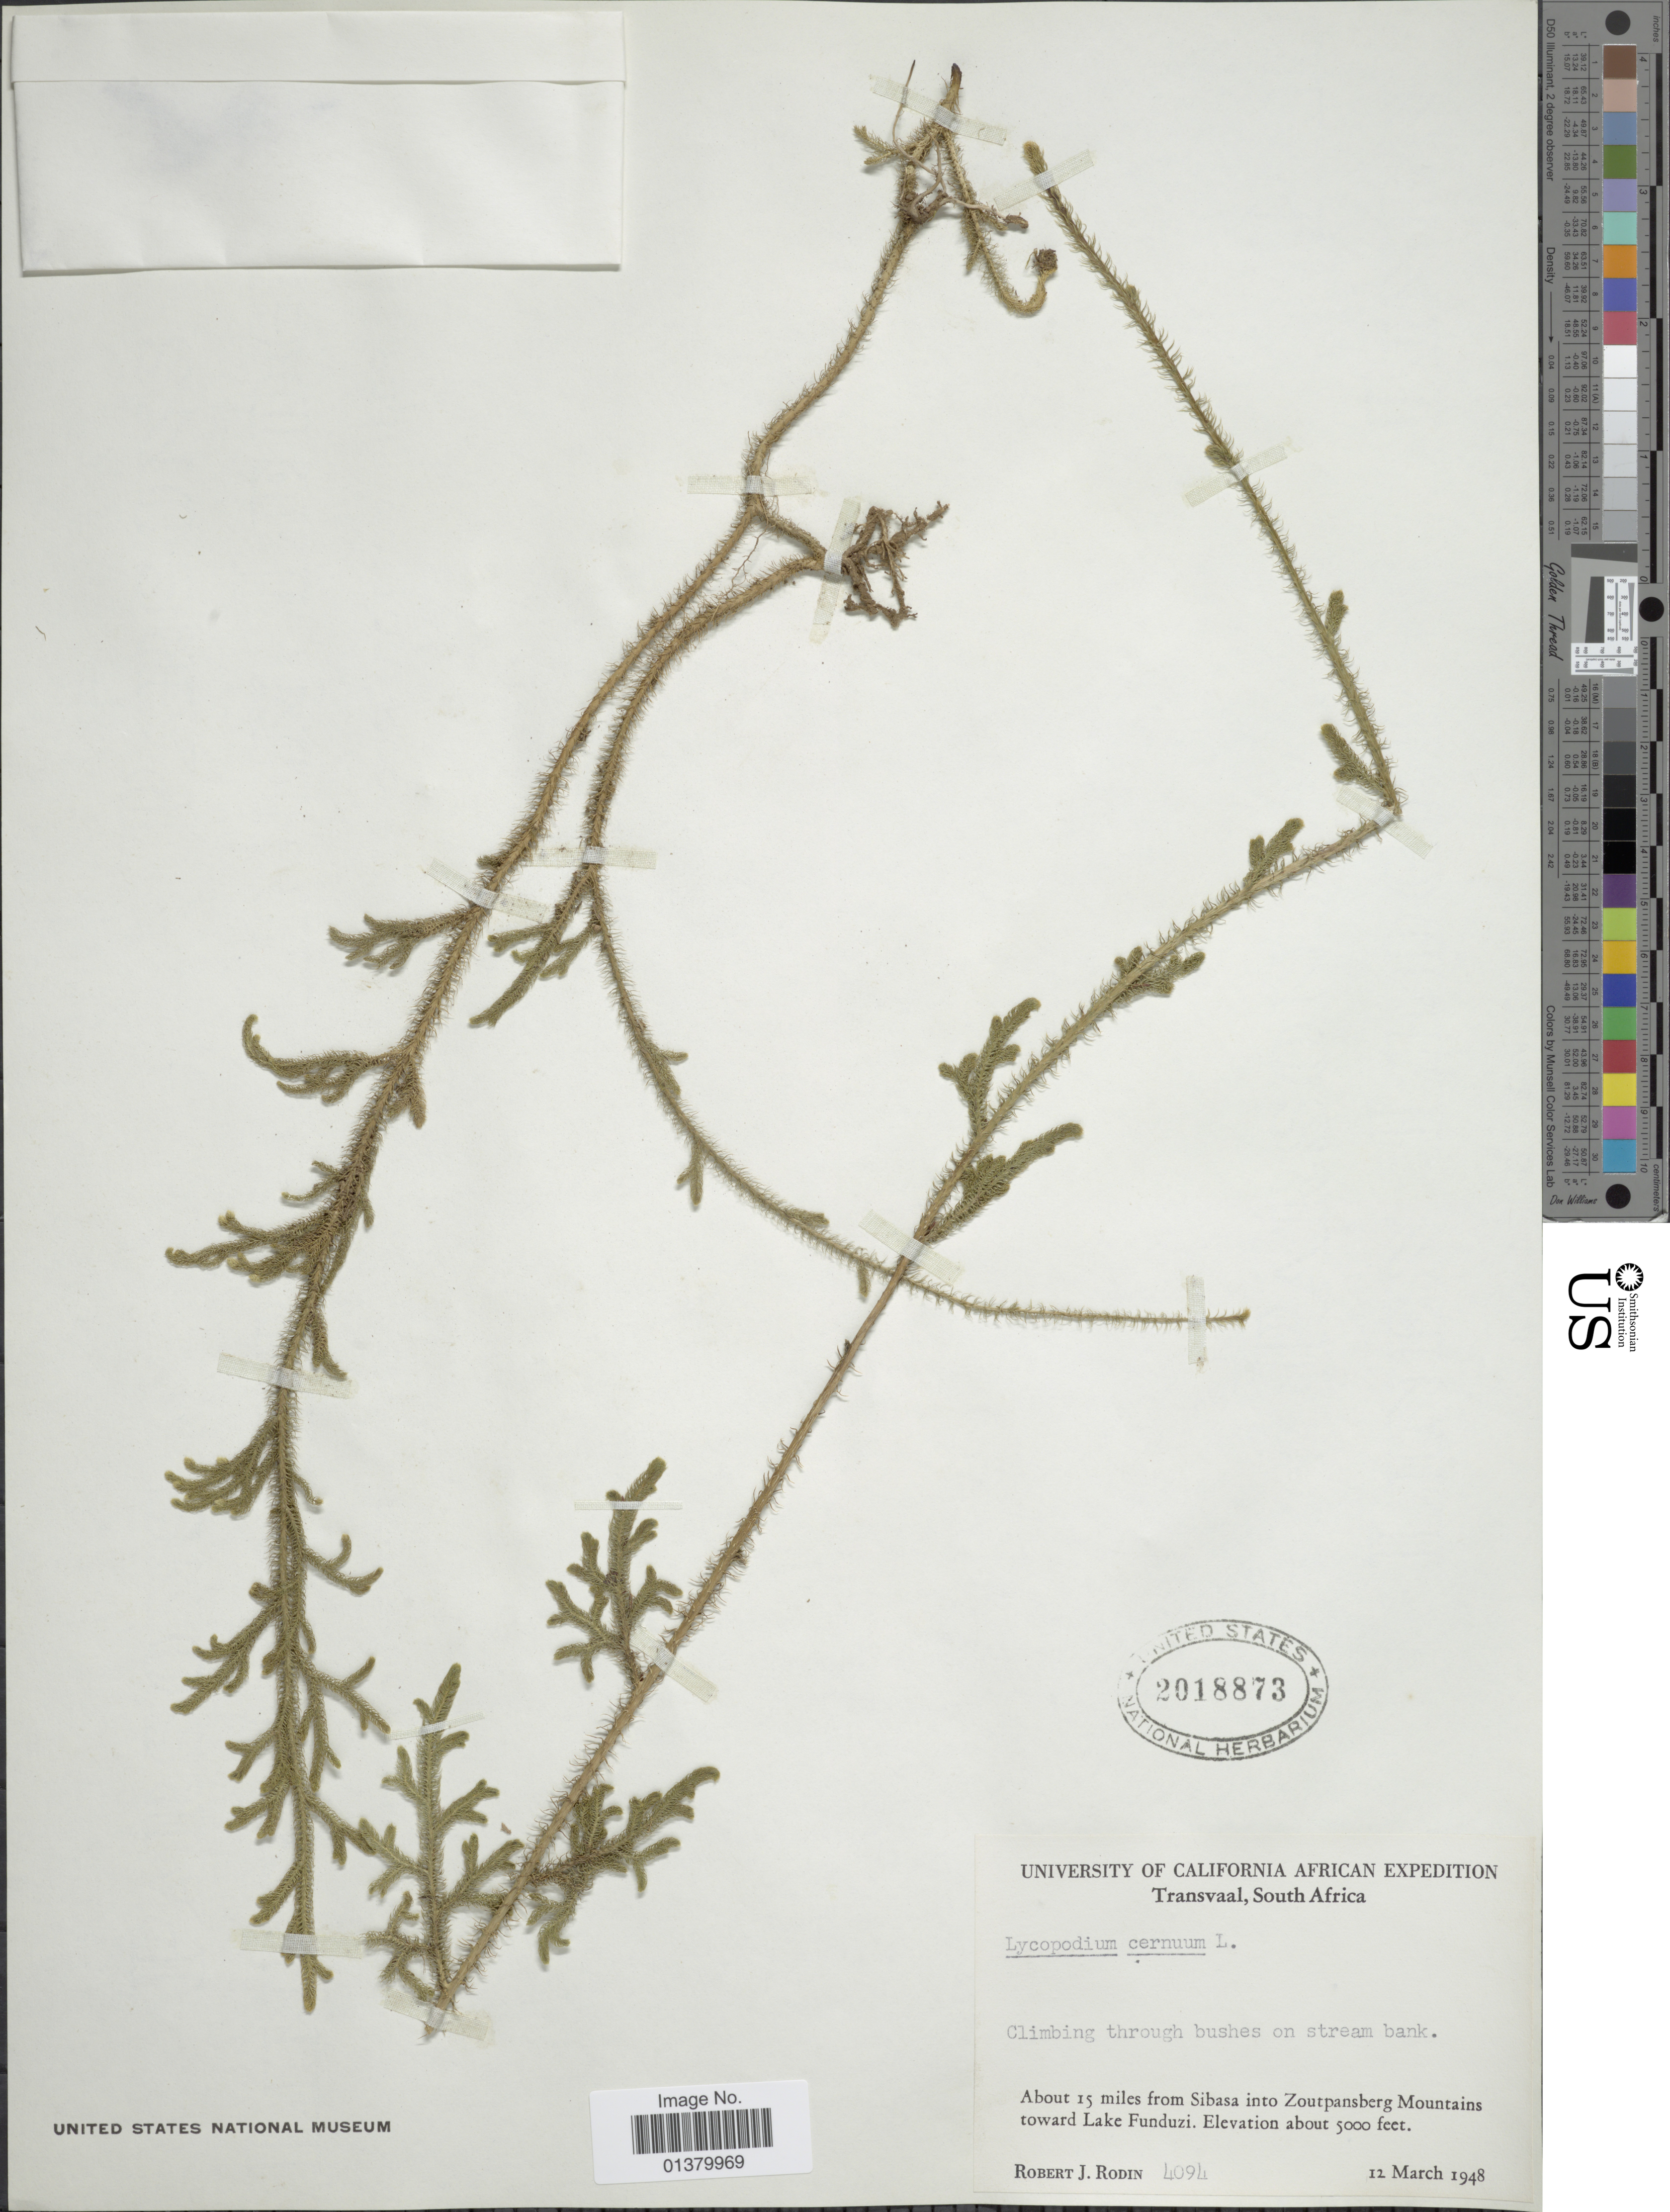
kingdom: Plantae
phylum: Tracheophyta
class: Lycopodiopsida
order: Lycopodiales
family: Lycopodiaceae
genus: Palhinhaea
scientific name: Palhinhaea cernua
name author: (L.) Vasc. & Franco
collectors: R. J. Rodin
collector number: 4094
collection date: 1948-03-12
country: South Africa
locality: Transvaal, About 15 miles from Sibasa into Zoutpansberg Mountains toward Lake Funduzi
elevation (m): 1524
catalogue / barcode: US 2018873